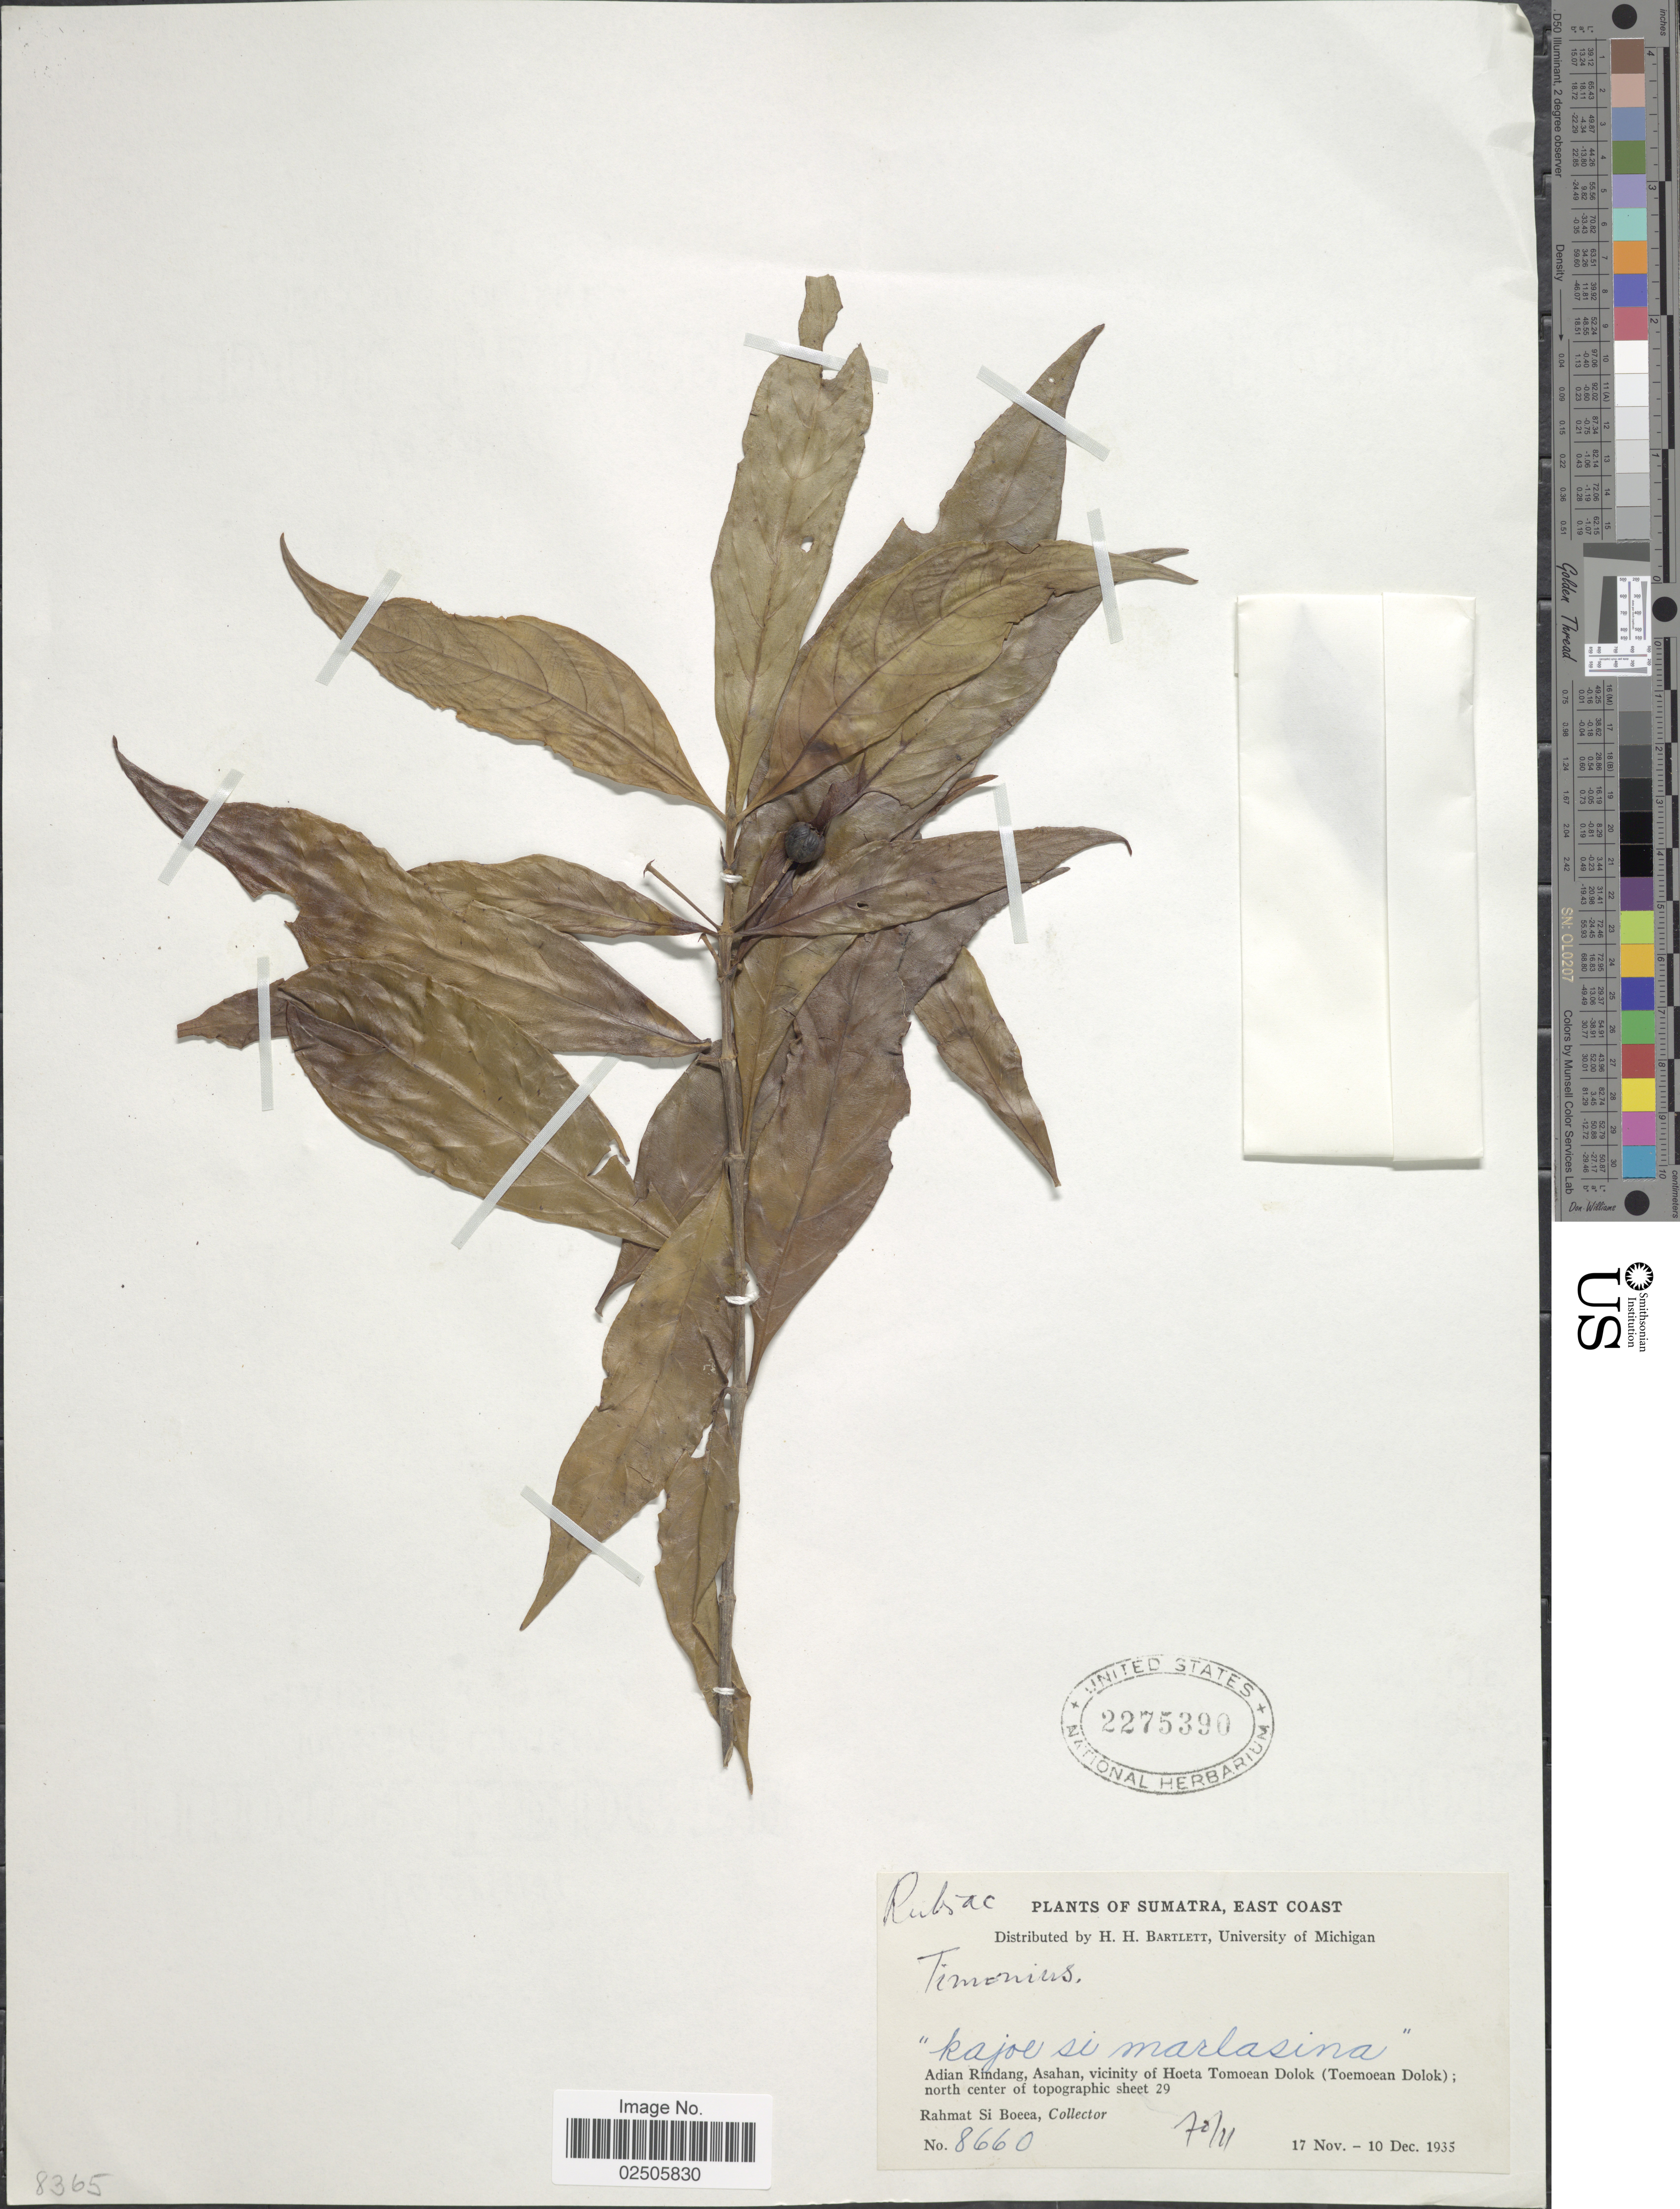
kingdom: Plantae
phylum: Tracheophyta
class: Magnoliopsida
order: Gentianales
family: Rubiaceae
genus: Timonius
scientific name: Timonius sp.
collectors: Rahmat Si Boeea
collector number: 8660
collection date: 1935-11-17/1935-12-10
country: Indonesia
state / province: Sumatra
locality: East Coast, Adian Rindang, Asahan, vicinity of Hoeta Tomoean Dolok (Tomoean Dolok); north center of Topographic sheet 29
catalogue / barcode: US 2275390